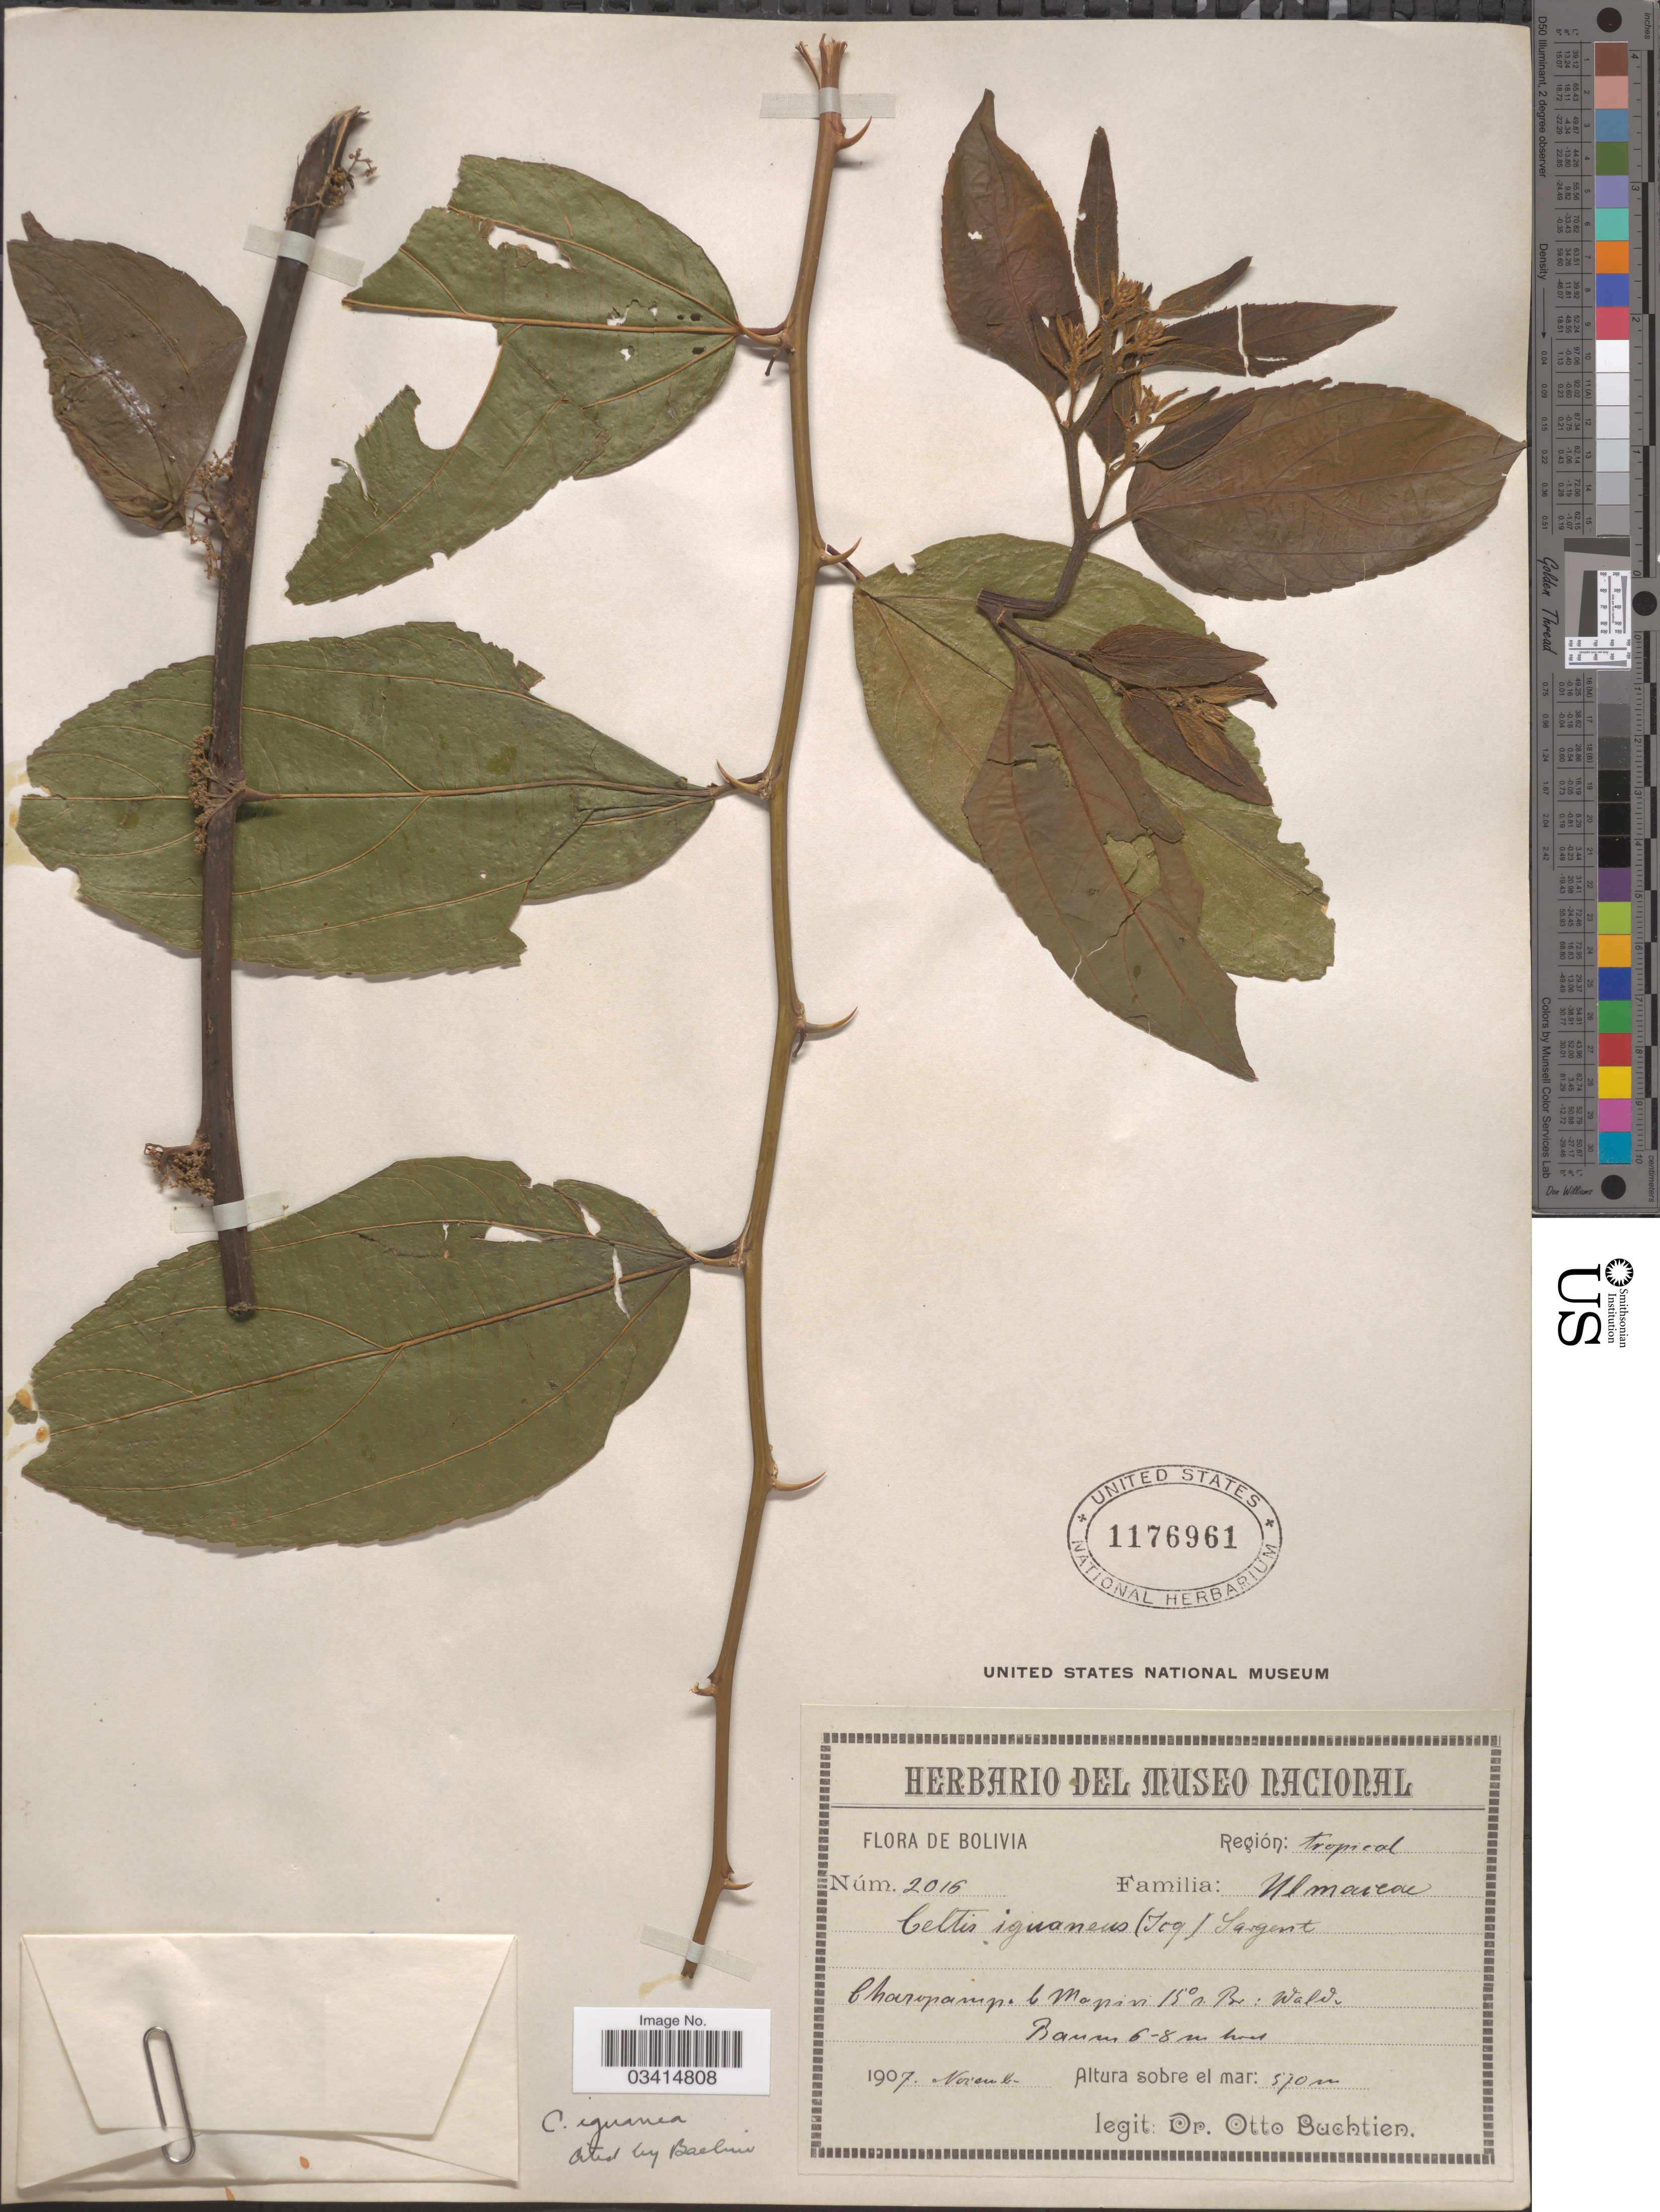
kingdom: Plantae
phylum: Tracheophyta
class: Magnoliopsida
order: Rosales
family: Cannabaceae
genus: Celtis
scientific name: Celtis iguanaea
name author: (Jacq.) Sarg.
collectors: O. Buchtien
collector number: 2016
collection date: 1907-11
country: Bolivia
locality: Región: tropical. Charopampa b. Mapiri 15° n. Br.: Walde.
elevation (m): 570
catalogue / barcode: US 1176961